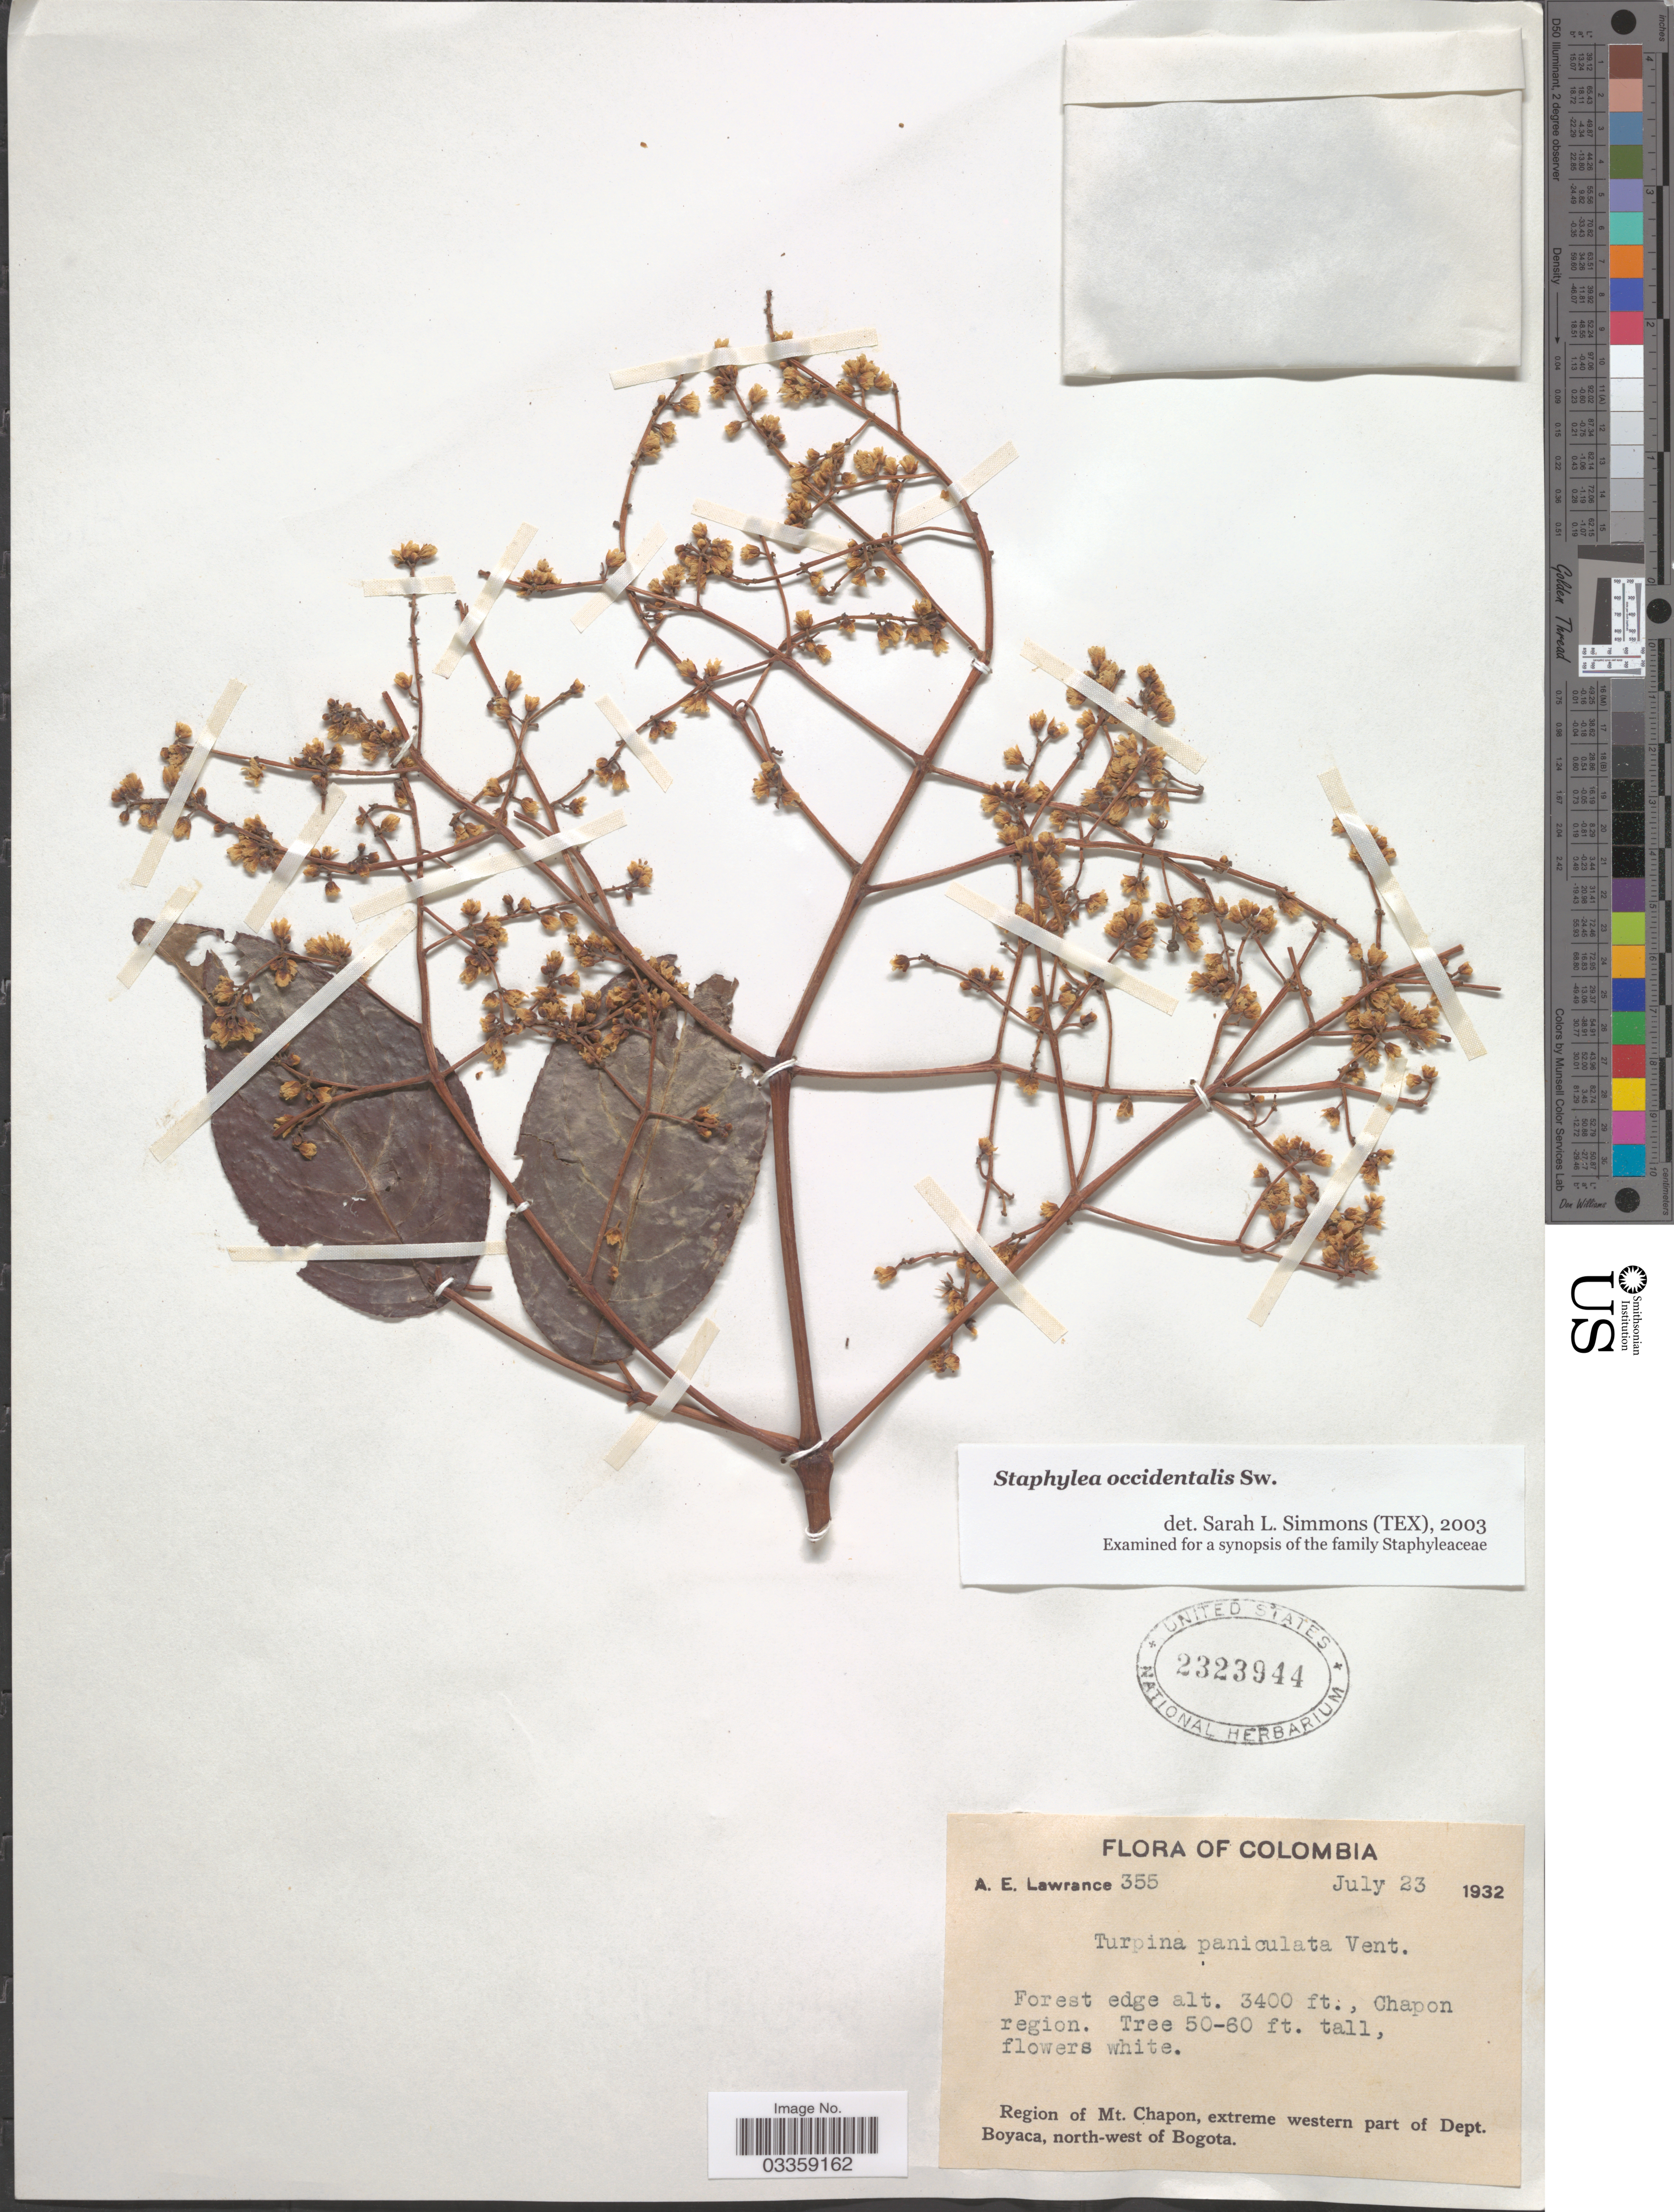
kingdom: Plantae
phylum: Tracheophyta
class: Magnoliopsida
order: Crossosomatales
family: Staphyleaceae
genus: Turpinia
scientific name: Turpinia occidentalis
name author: (Sw.) G. Don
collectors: A. Lawrance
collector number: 355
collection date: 1932-07-23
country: Colombia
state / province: Boyacá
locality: Chapon region. Region of Mt. Chapon, extreme western part of Dept. Boyaca, north-west of Bogota.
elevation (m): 1036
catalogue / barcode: US 2323944